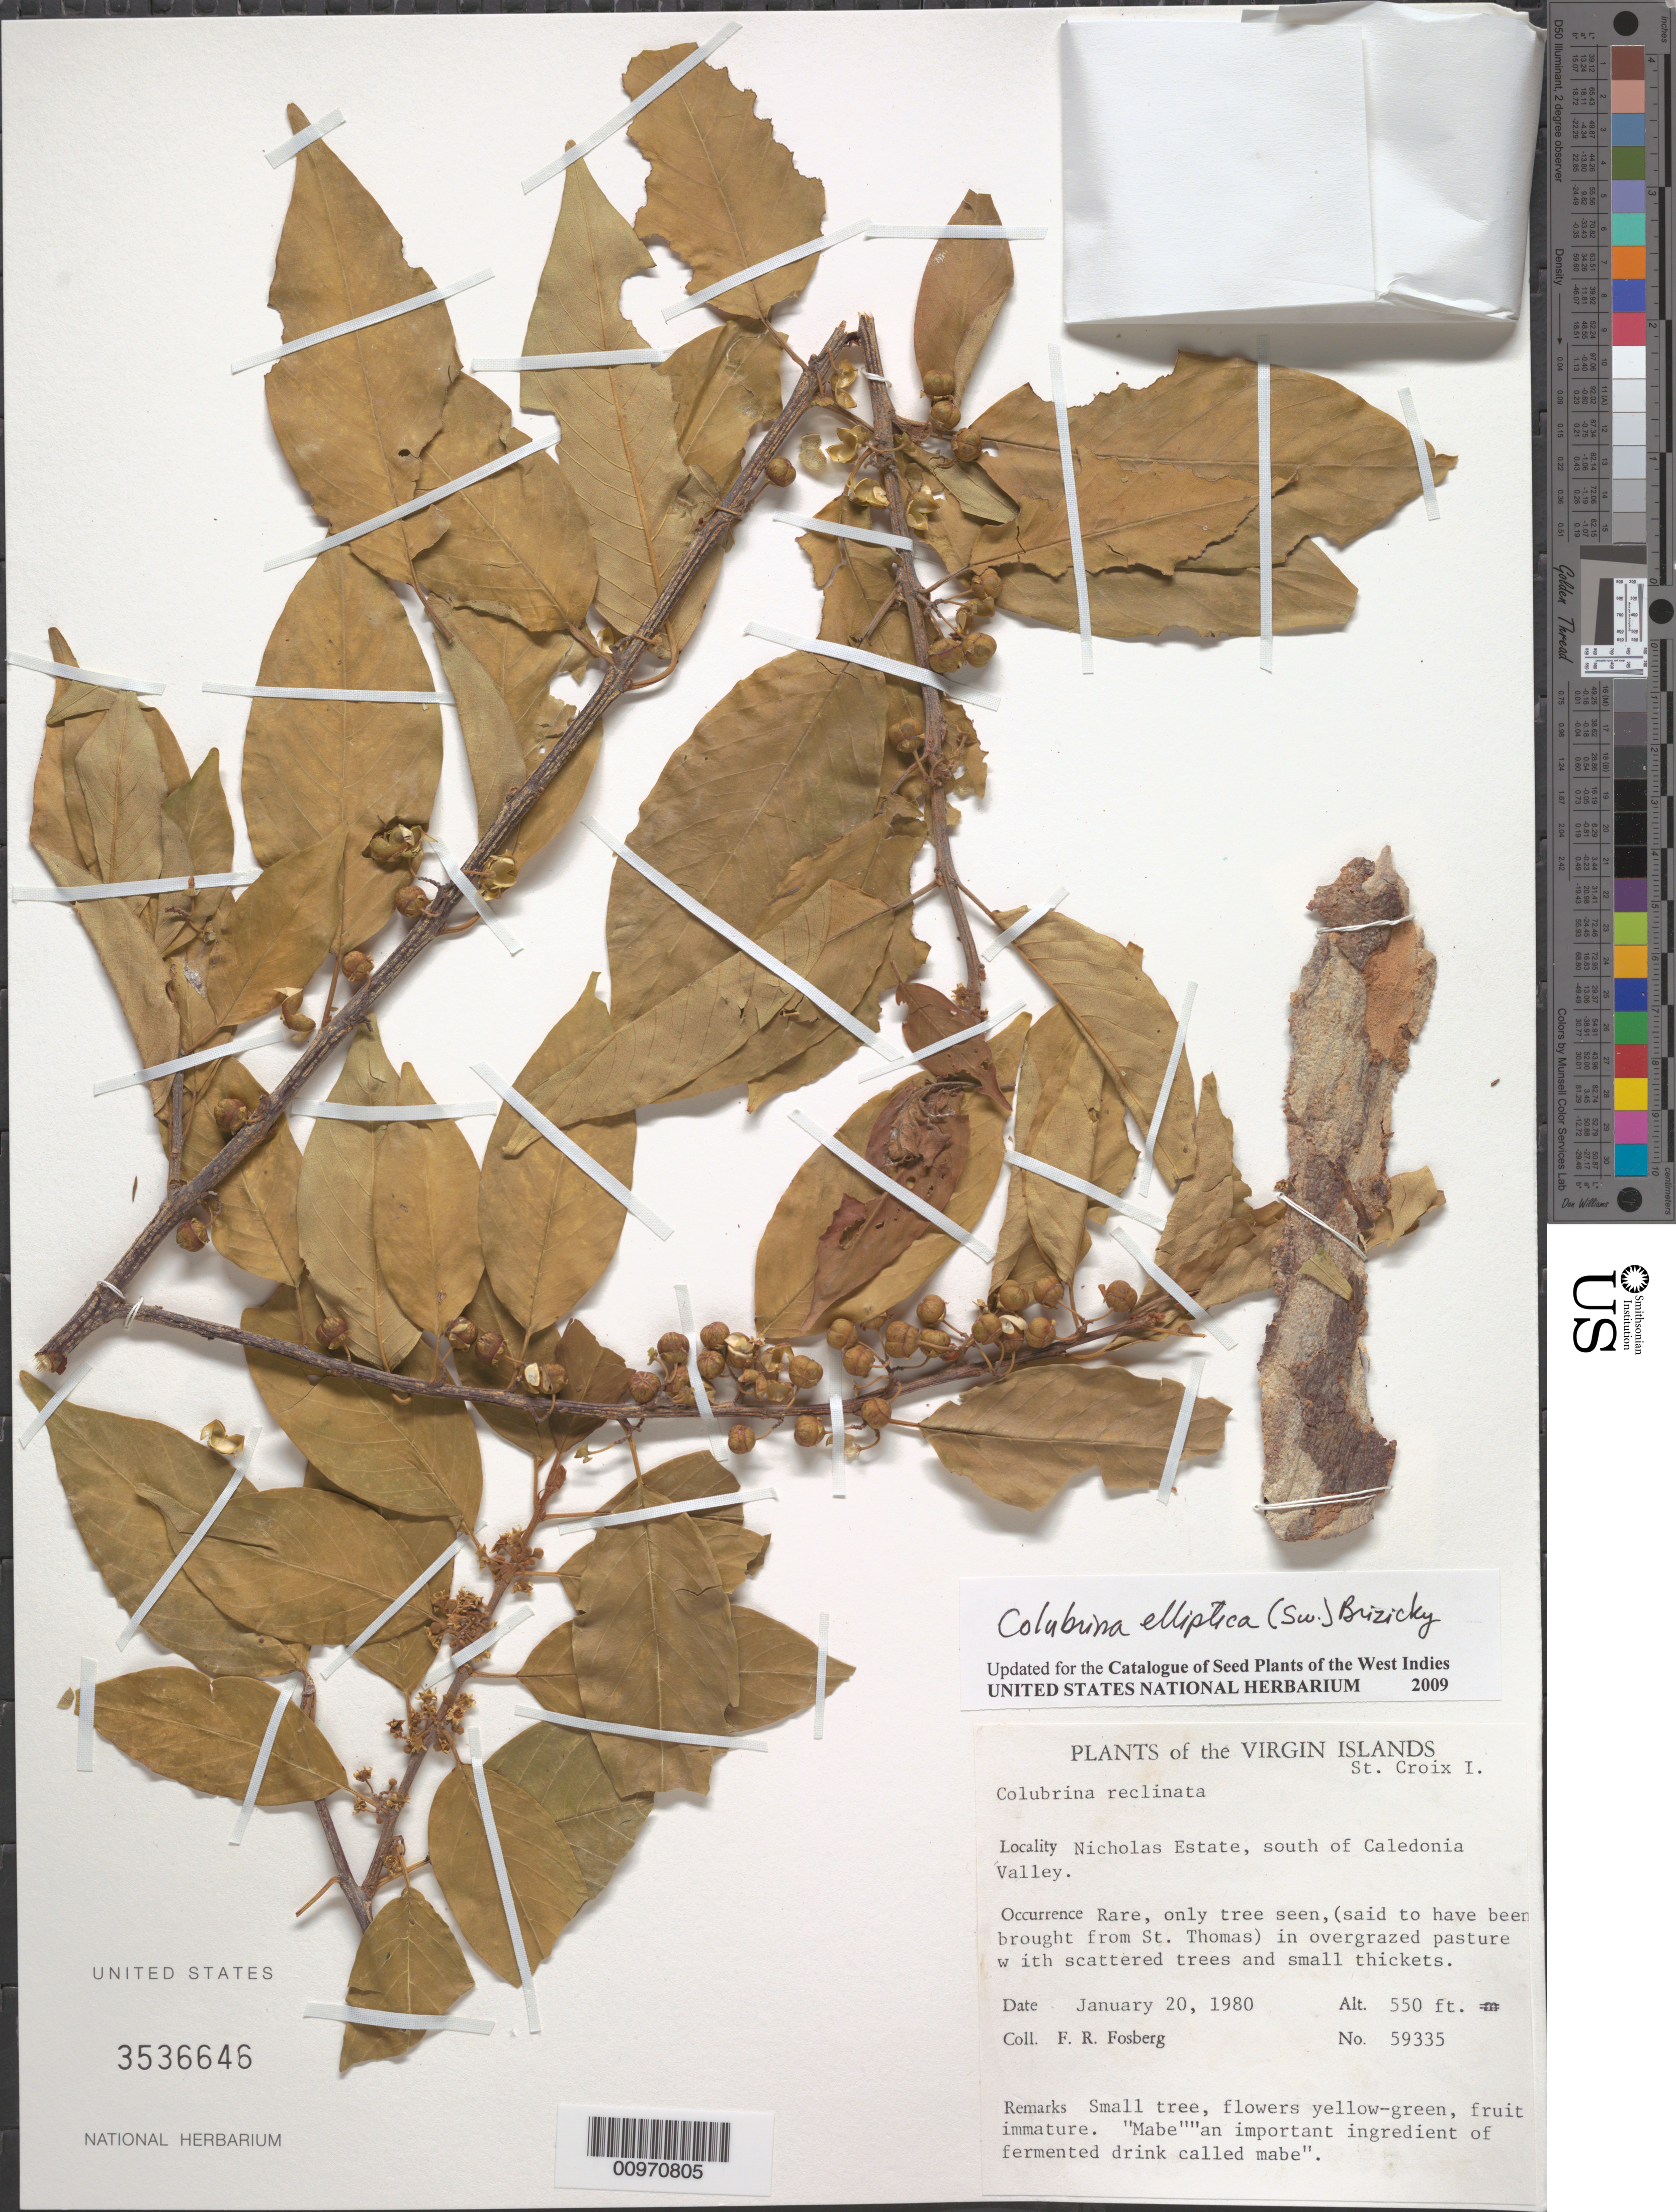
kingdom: Plantae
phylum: Tracheophyta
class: Magnoliopsida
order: Rosales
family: Rhamnaceae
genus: Colubrina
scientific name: Colubrina elliptica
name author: (Sw.) Brizicky & W.L. Stern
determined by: Acevedo-Rodríguez, P., (BOT), Smithsonian Institution - National Museum of Natural History (UNITED STATES)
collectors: F. R. Fosberg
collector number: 59335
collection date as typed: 20 Jan 1980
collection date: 1980-01-20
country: U.S. Virgin Islands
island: St. Croix I.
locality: Nicholas Estate, south of Caledonia Valley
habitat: Rare, only tree seen (said to have been brought from St. Thomas) in overgrazed pasture with scattered trees and small thickets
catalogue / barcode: US 3536646